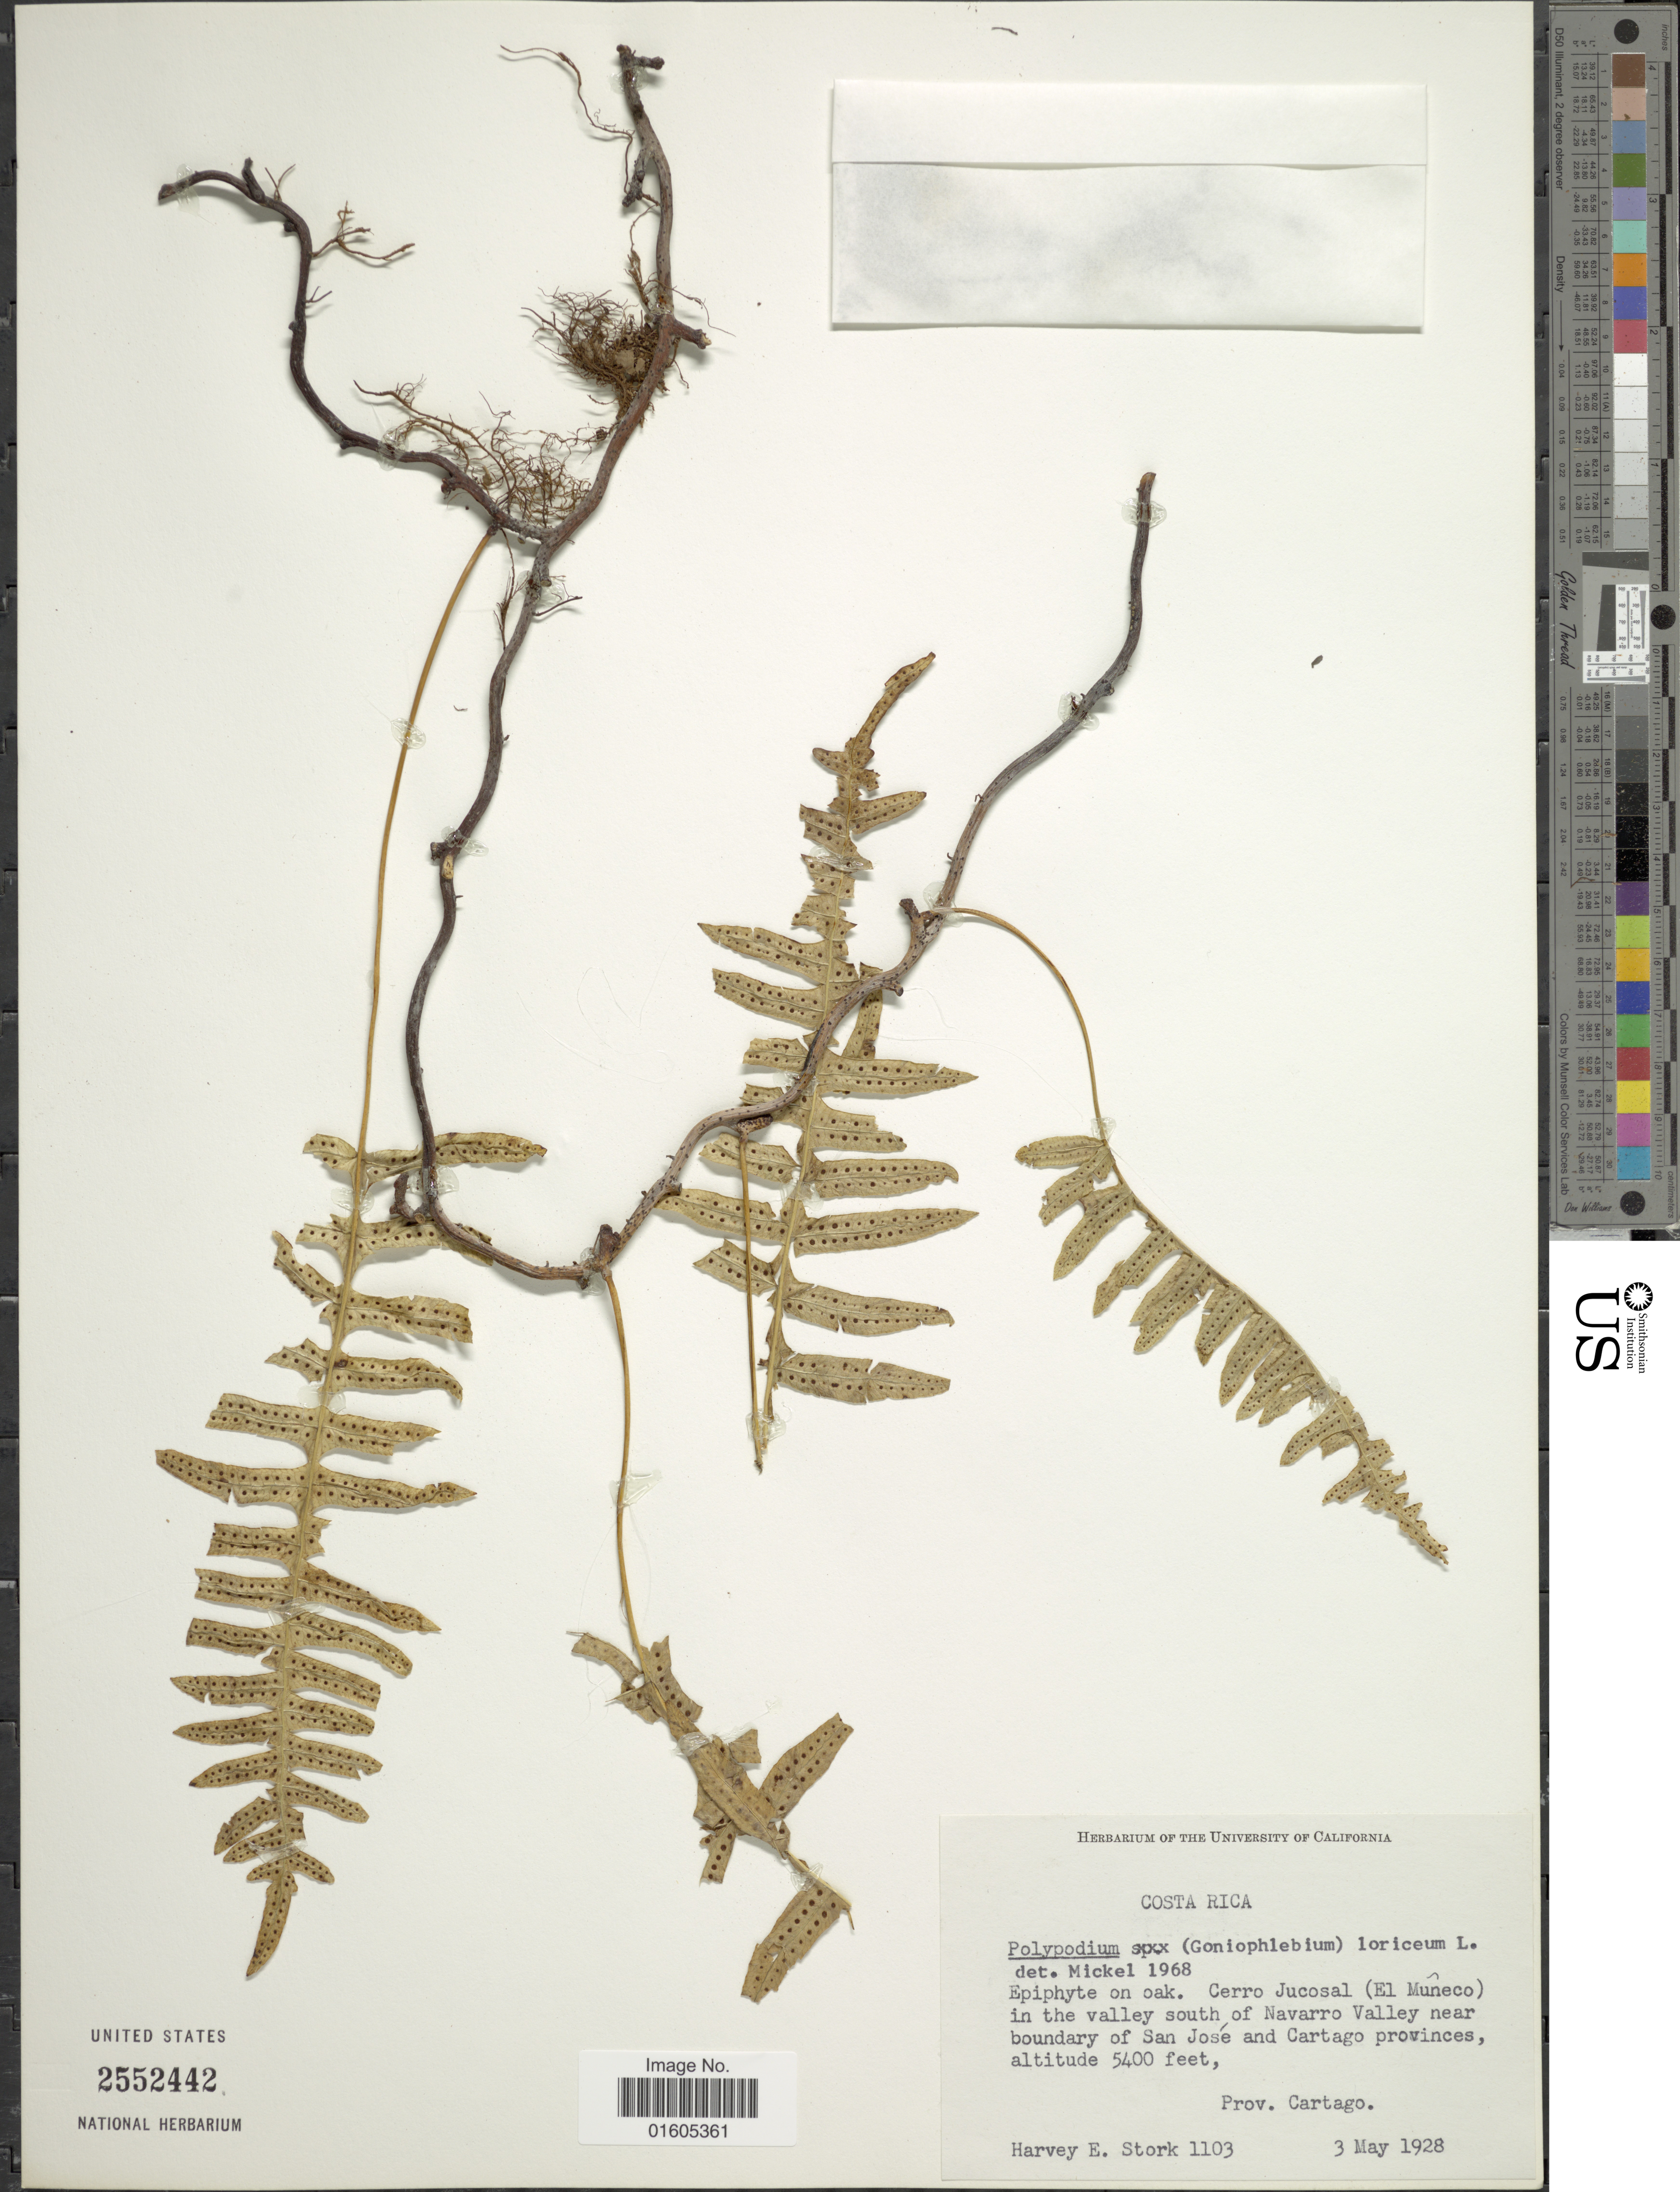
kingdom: Plantae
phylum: Tracheophyta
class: Polypodiopsida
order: Polypodiales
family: Polypodiaceae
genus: Serpocaulon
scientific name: Serpocaulon ptilorhizon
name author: (Christ) A.R. Sm.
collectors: H. E. Stork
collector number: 1103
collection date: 1928-05-03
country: Costa Rica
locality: Cerro Jucosal (El Muñeco) in thevalley south Navarro Valley near boundary of San José and Cartago provinces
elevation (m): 1646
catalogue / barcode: US 2552442